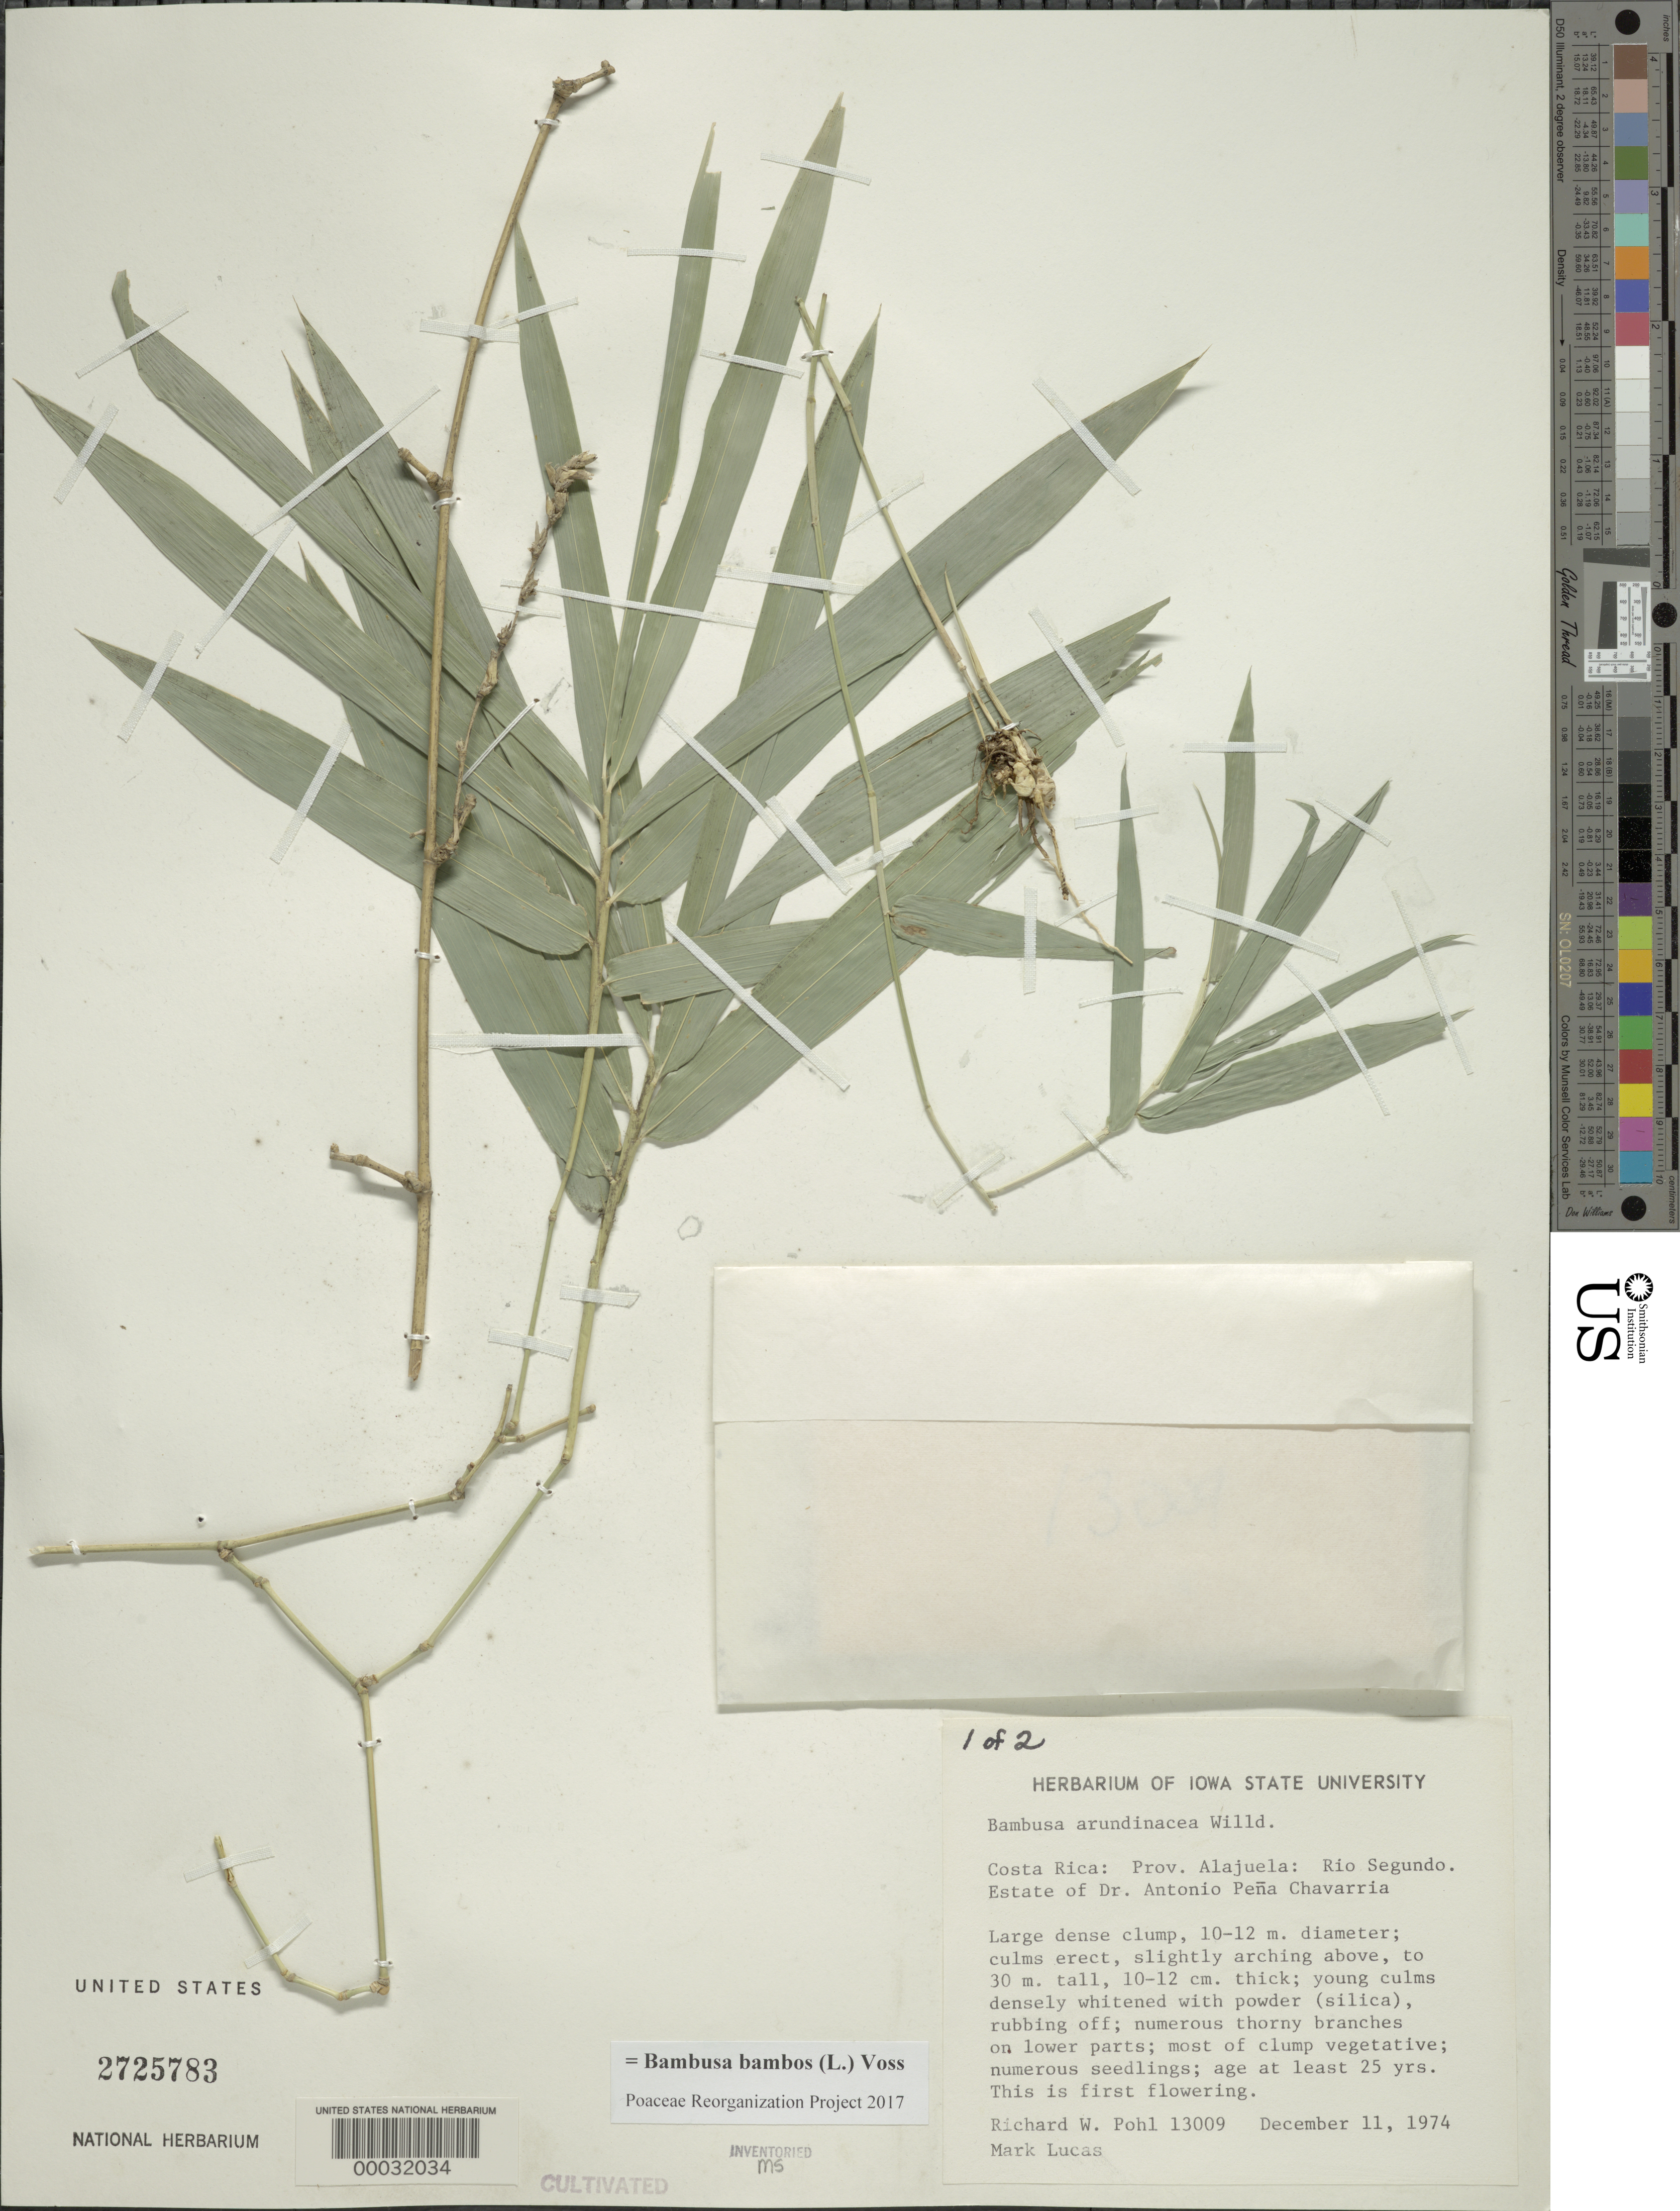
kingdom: Plantae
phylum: Tracheophyta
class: Liliopsida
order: Poales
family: Poaceae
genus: Bambusa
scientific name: Bambusa bambos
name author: (L.) Voss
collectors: R. W. Pohl & M. Lucas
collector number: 13009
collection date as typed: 11 Dec 1974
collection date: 1974-12-11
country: Costa Rica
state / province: Alajuela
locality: Rio Sequndo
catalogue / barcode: US 2725783